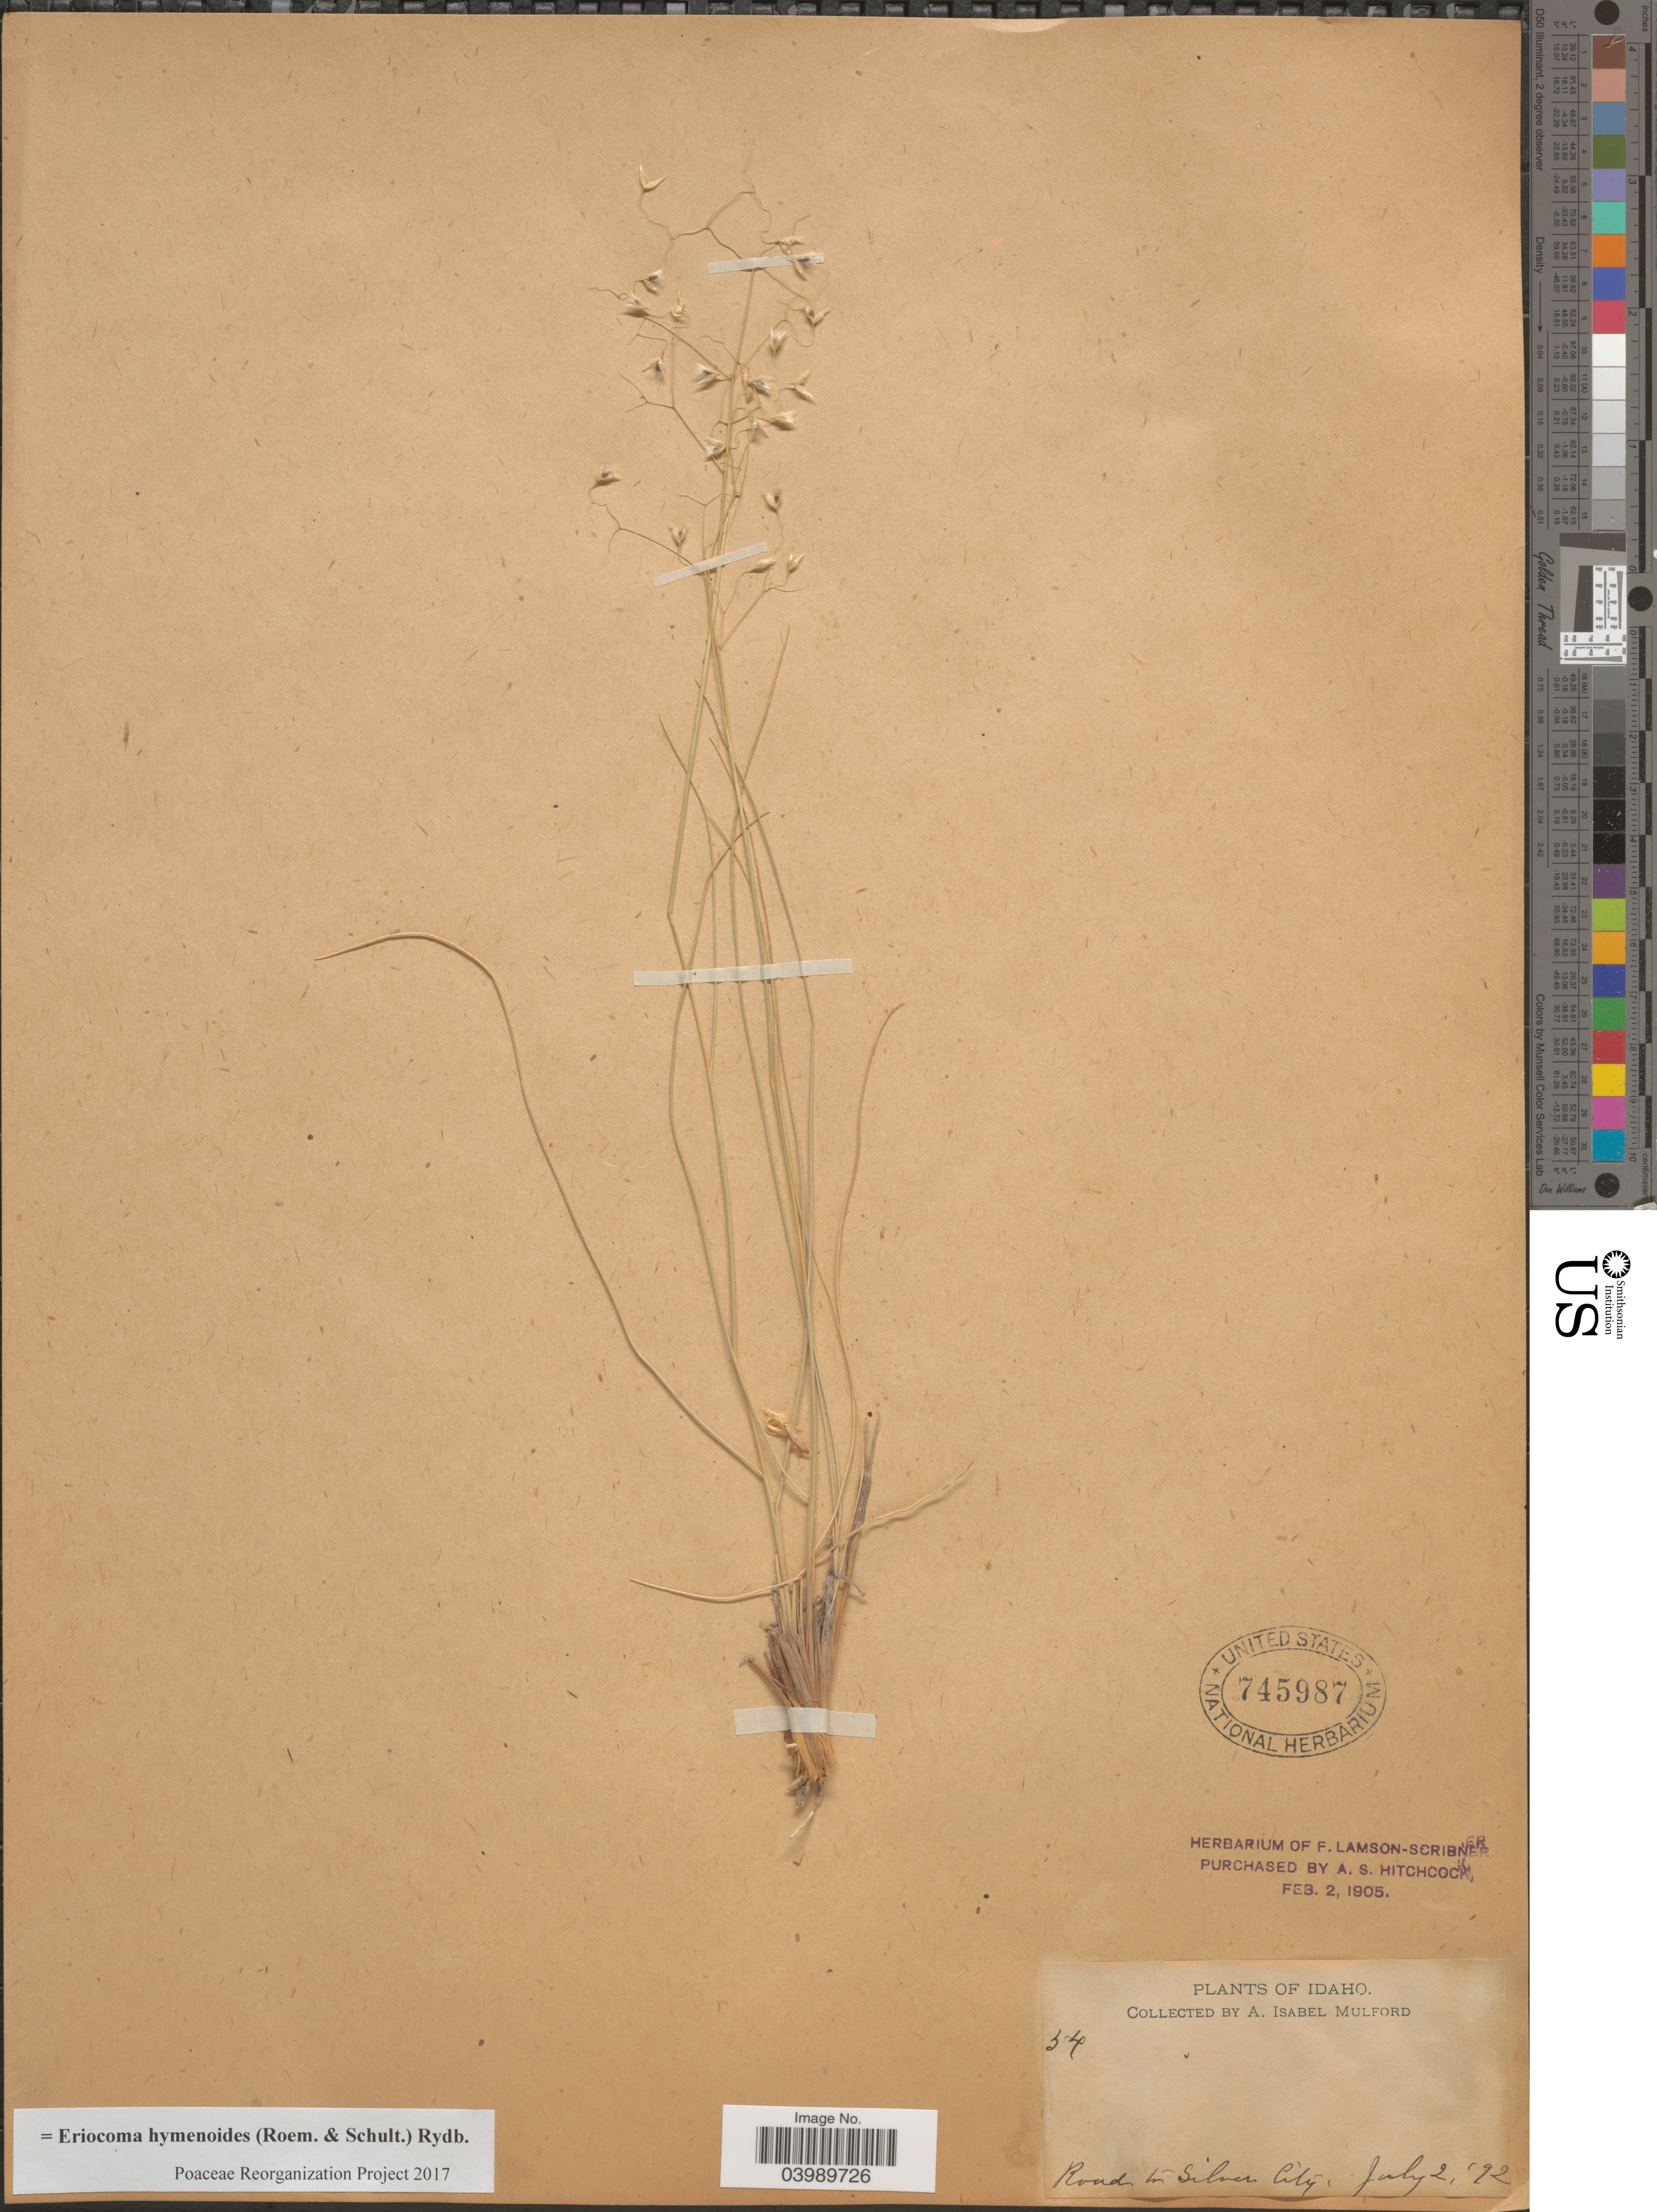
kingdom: Plantae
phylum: Tracheophyta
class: Liliopsida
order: Poales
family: Poaceae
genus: Eriocoma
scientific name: Eriocoma hymenoides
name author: (Roem. & Schult.) Rydb.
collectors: A. Mulford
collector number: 54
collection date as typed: Transcribed d/m/y: 2/7/92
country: United States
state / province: Idaho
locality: Road to Silver City.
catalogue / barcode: US 745987